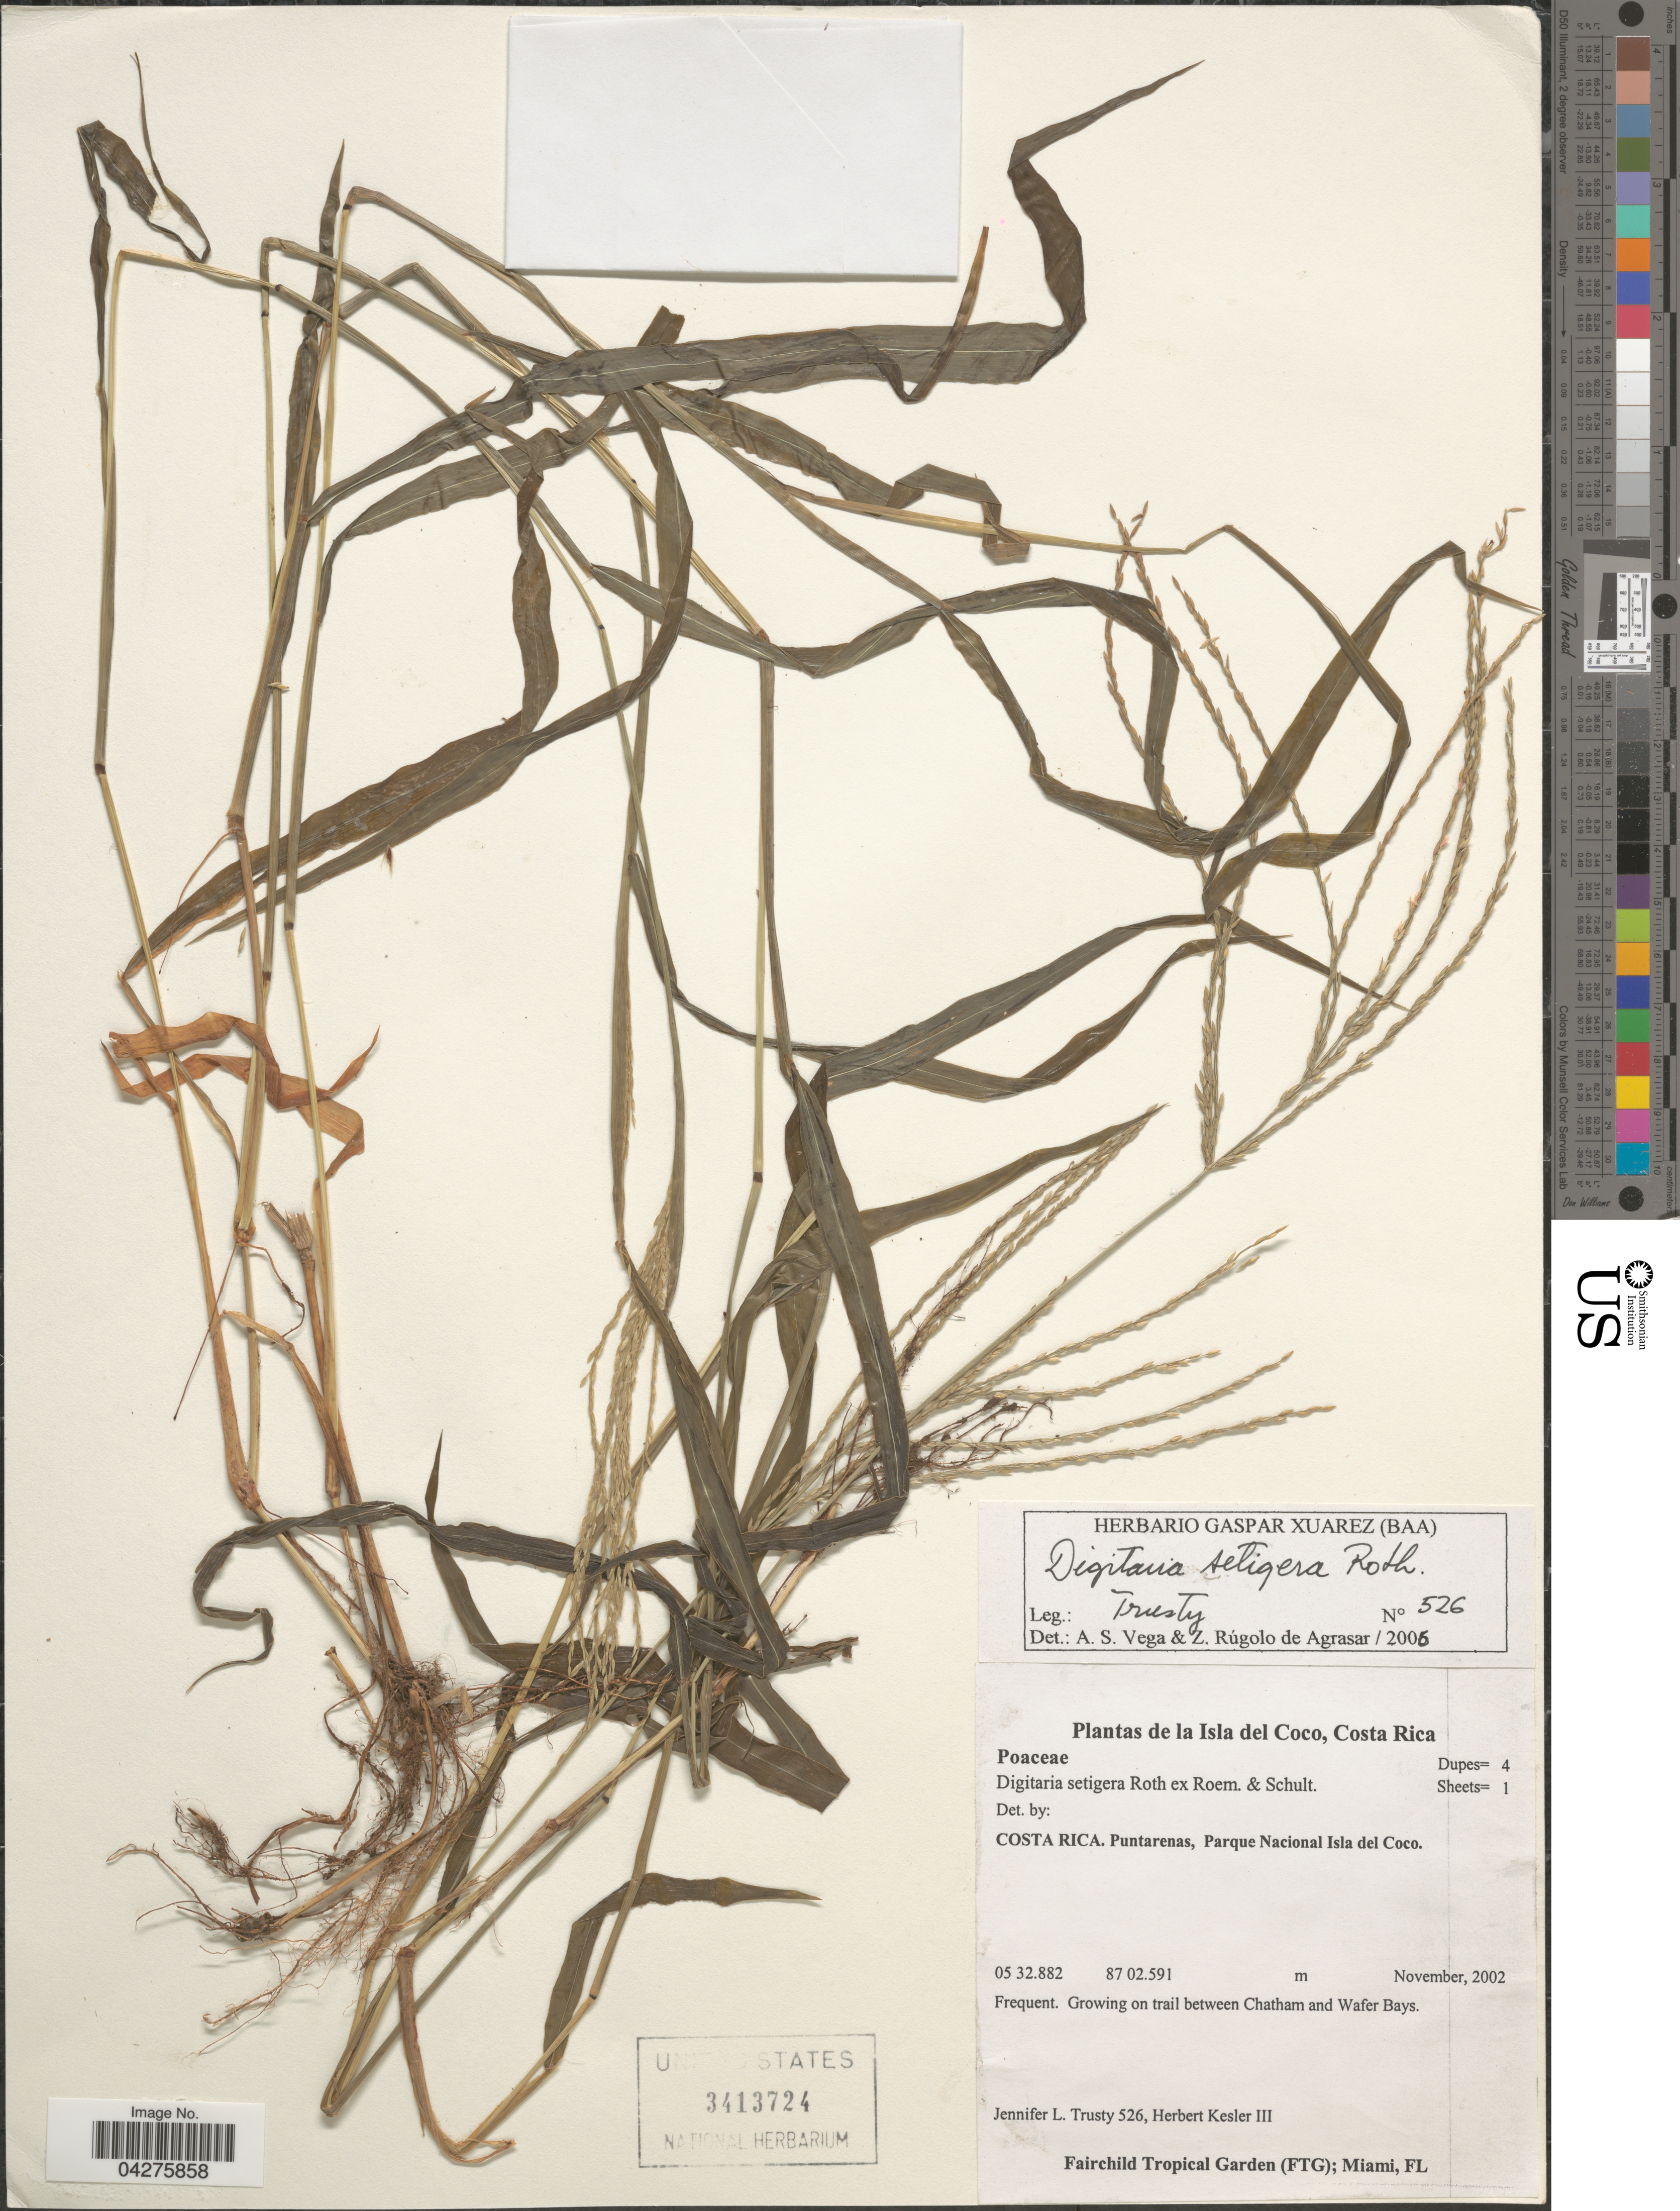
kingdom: Plantae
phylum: Tracheophyta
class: Liliopsida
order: Poales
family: Poaceae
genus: Digitaria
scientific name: Digitaria setigera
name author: Roth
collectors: J. Trusty & H. Kesler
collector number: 526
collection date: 2002-11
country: Costa Rica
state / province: Puntarenas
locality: La Isla del Coco. Parque Nacional Isla del Coco. On trail between Chatham and Wafer Bays.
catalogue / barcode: US 3413724